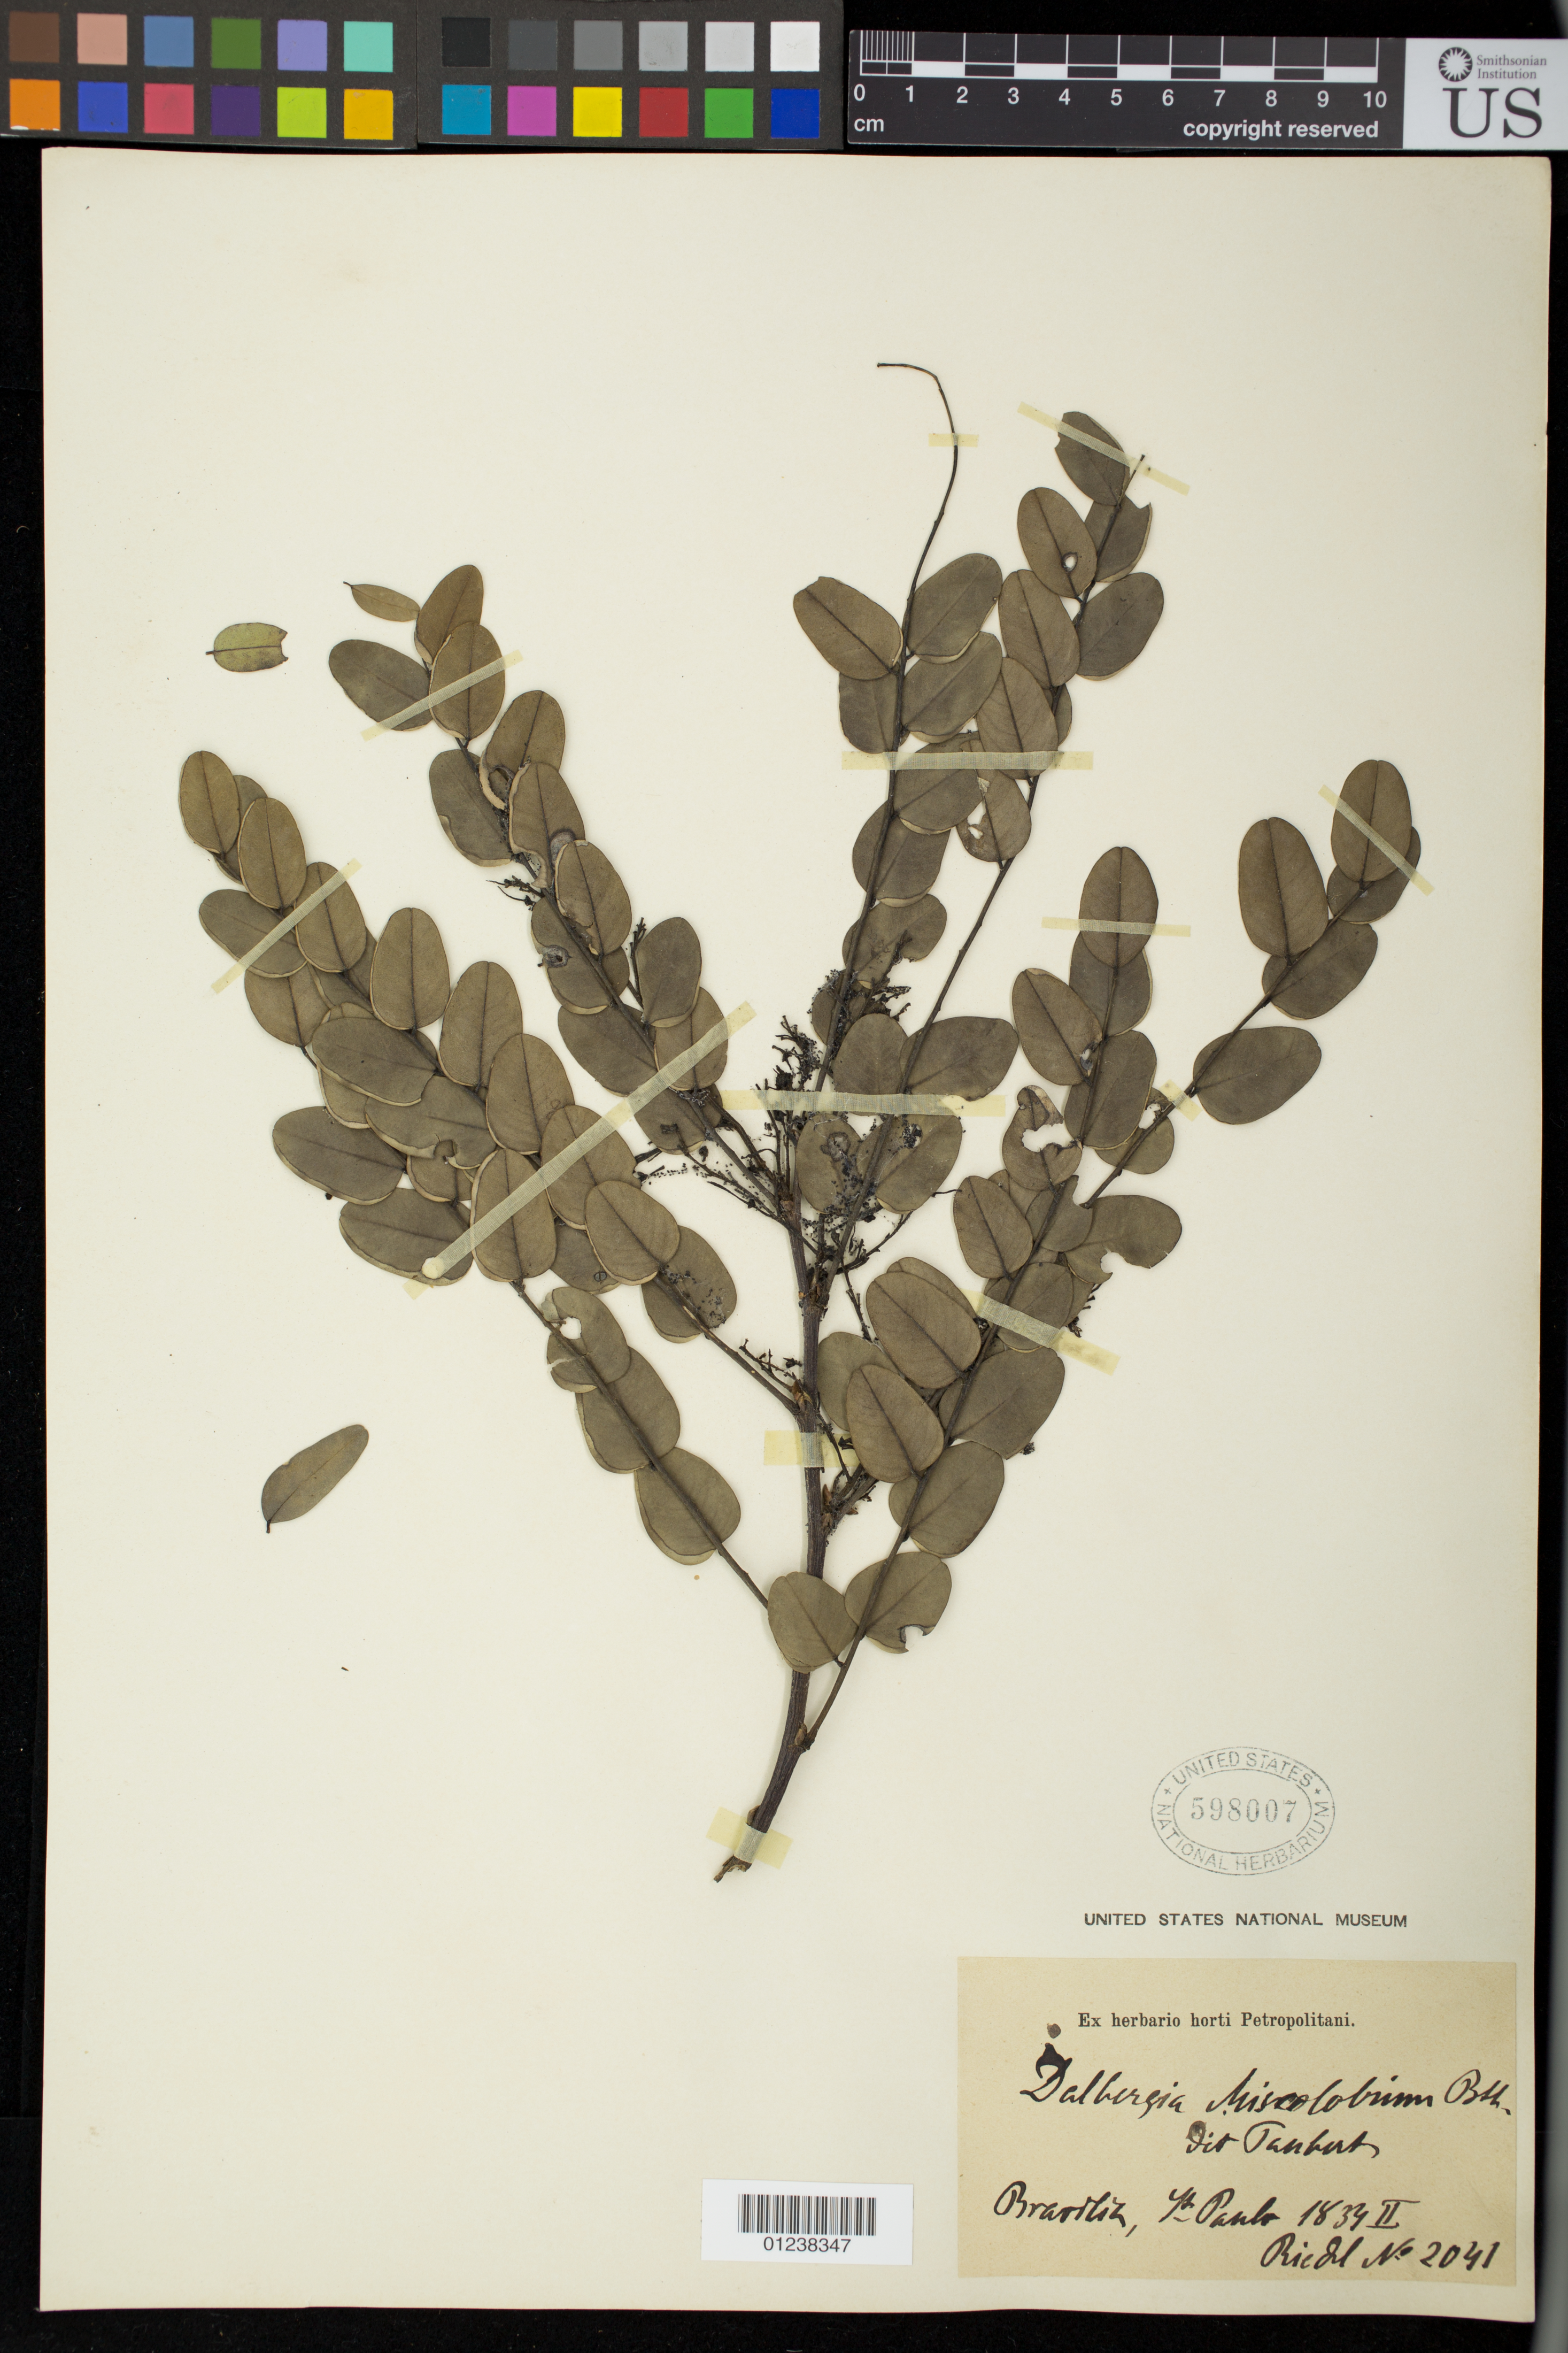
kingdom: Plantae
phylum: Tracheophyta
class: Magnoliopsida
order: Fabales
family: Fabaceae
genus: Dalbergia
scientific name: Dalbergia miscolobium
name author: Benth.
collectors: Riedl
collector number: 2041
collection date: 1839-02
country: Brazil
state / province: Sao Paulo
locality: Brasilia, St Paulo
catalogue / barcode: US 598007